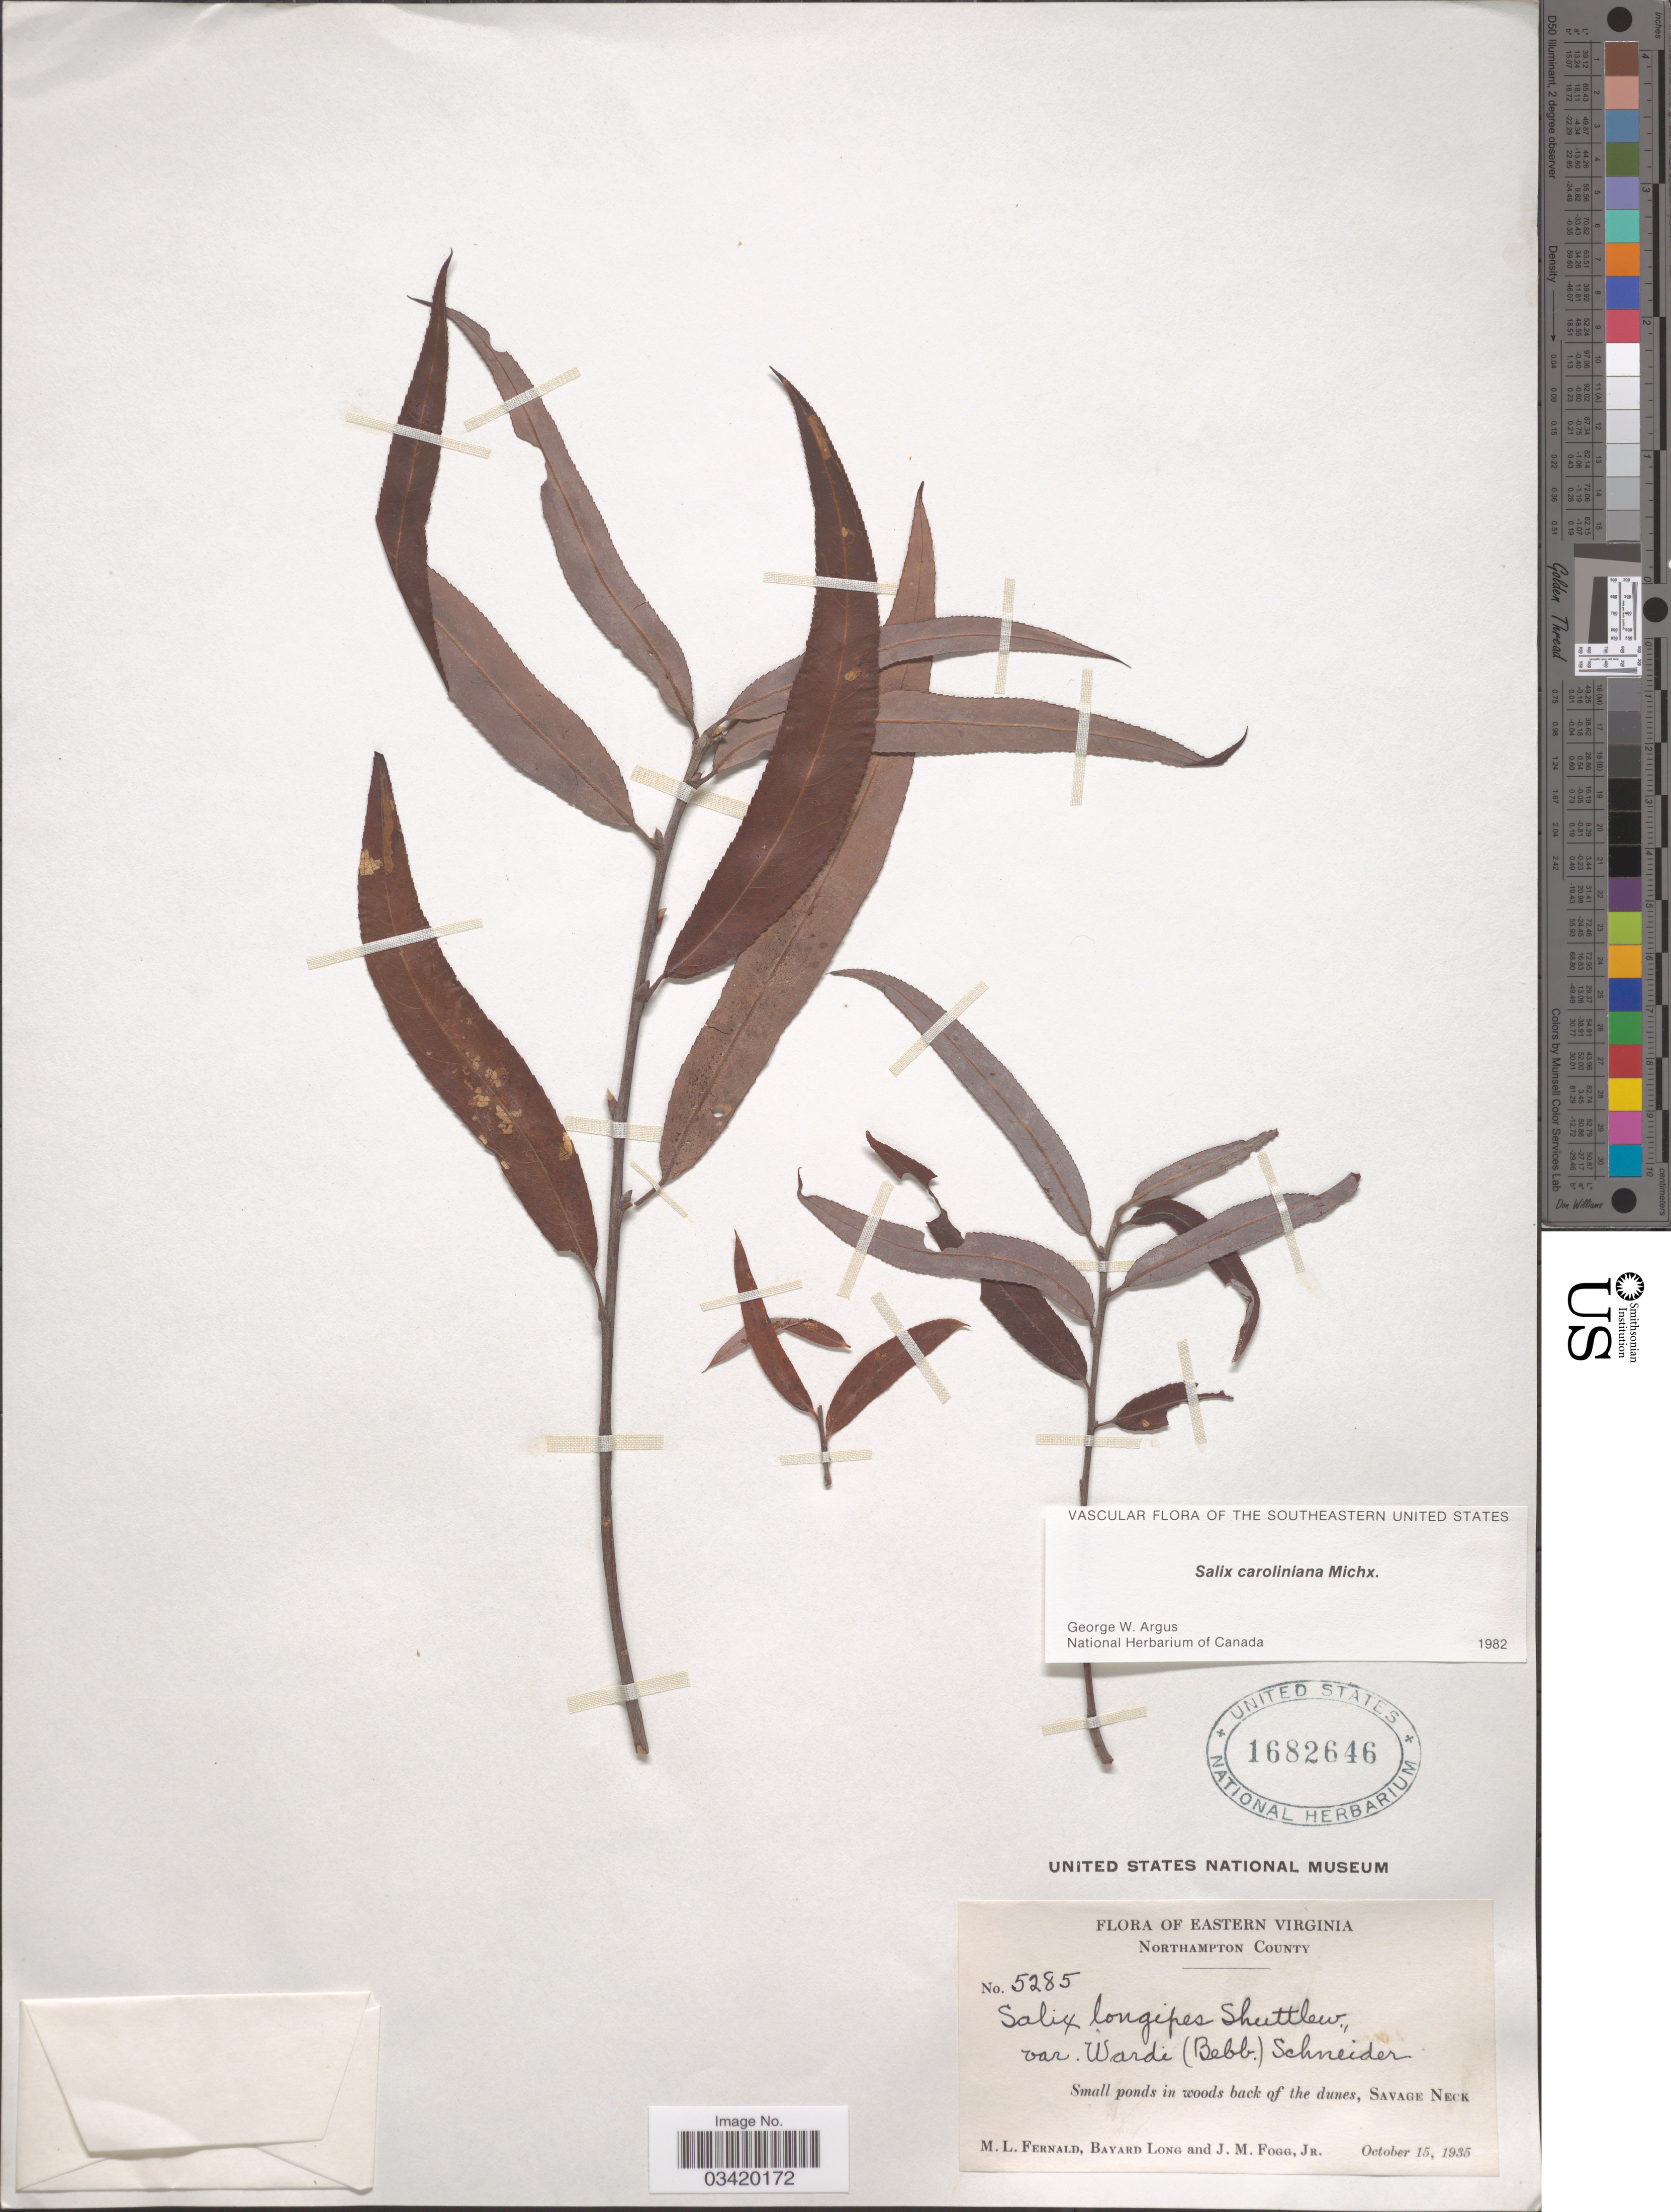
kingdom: Plantae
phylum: Tracheophyta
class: Magnoliopsida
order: Malpighiales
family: Salicaceae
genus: Salix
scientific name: Salix caroliniana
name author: Michx.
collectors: M. L. Fernald, B. Long & J. Fogg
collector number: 5285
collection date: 1935-10-15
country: United States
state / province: Virginia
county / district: Northampton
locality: Eastern Virginia. Savage Neck.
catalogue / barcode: US 1682646